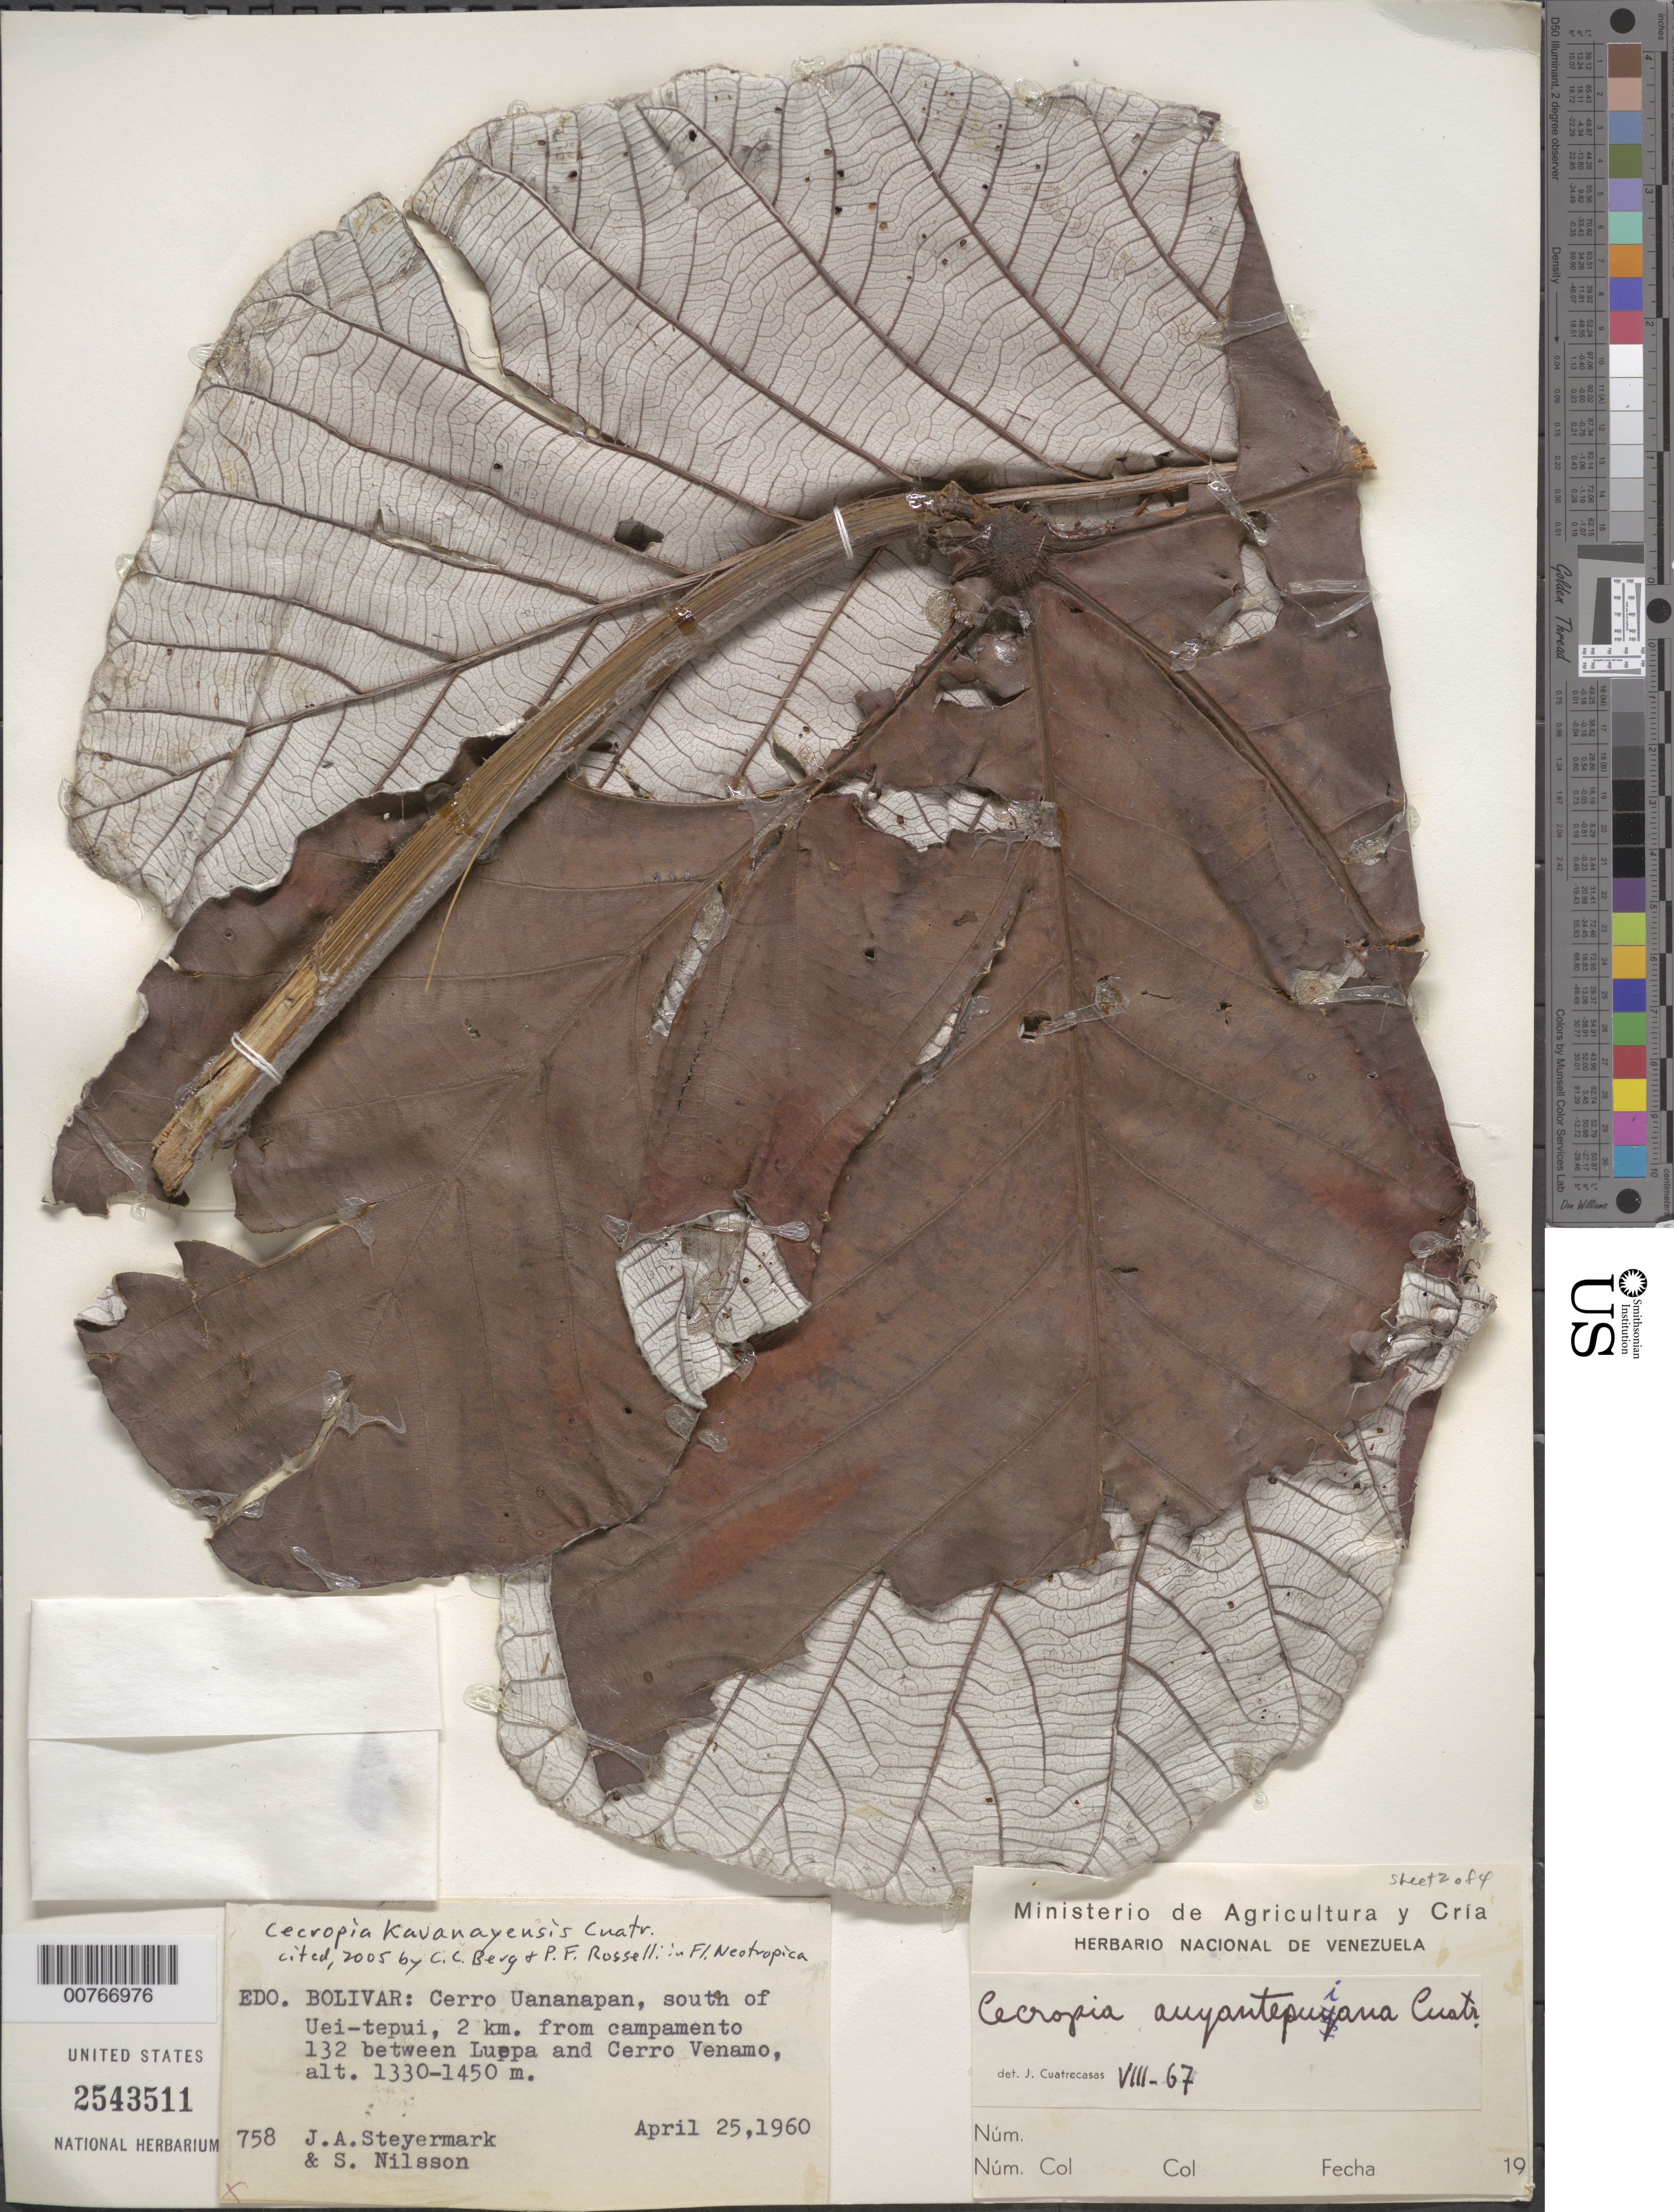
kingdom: Plantae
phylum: Tracheophyta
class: Magnoliopsida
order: Rosales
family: Urticaceae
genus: Cecropia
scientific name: Cecropia kavanayensis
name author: Cuatrec.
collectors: J. Steyermark & S. Nilsson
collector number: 758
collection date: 1960-04-25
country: Venezuela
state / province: Bolivar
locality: Cerro Uananapan, south of Uei-tepui, 2 km. from campamento 132 between Luepa and Cerro Venamo.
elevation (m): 1330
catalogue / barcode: US 2543511